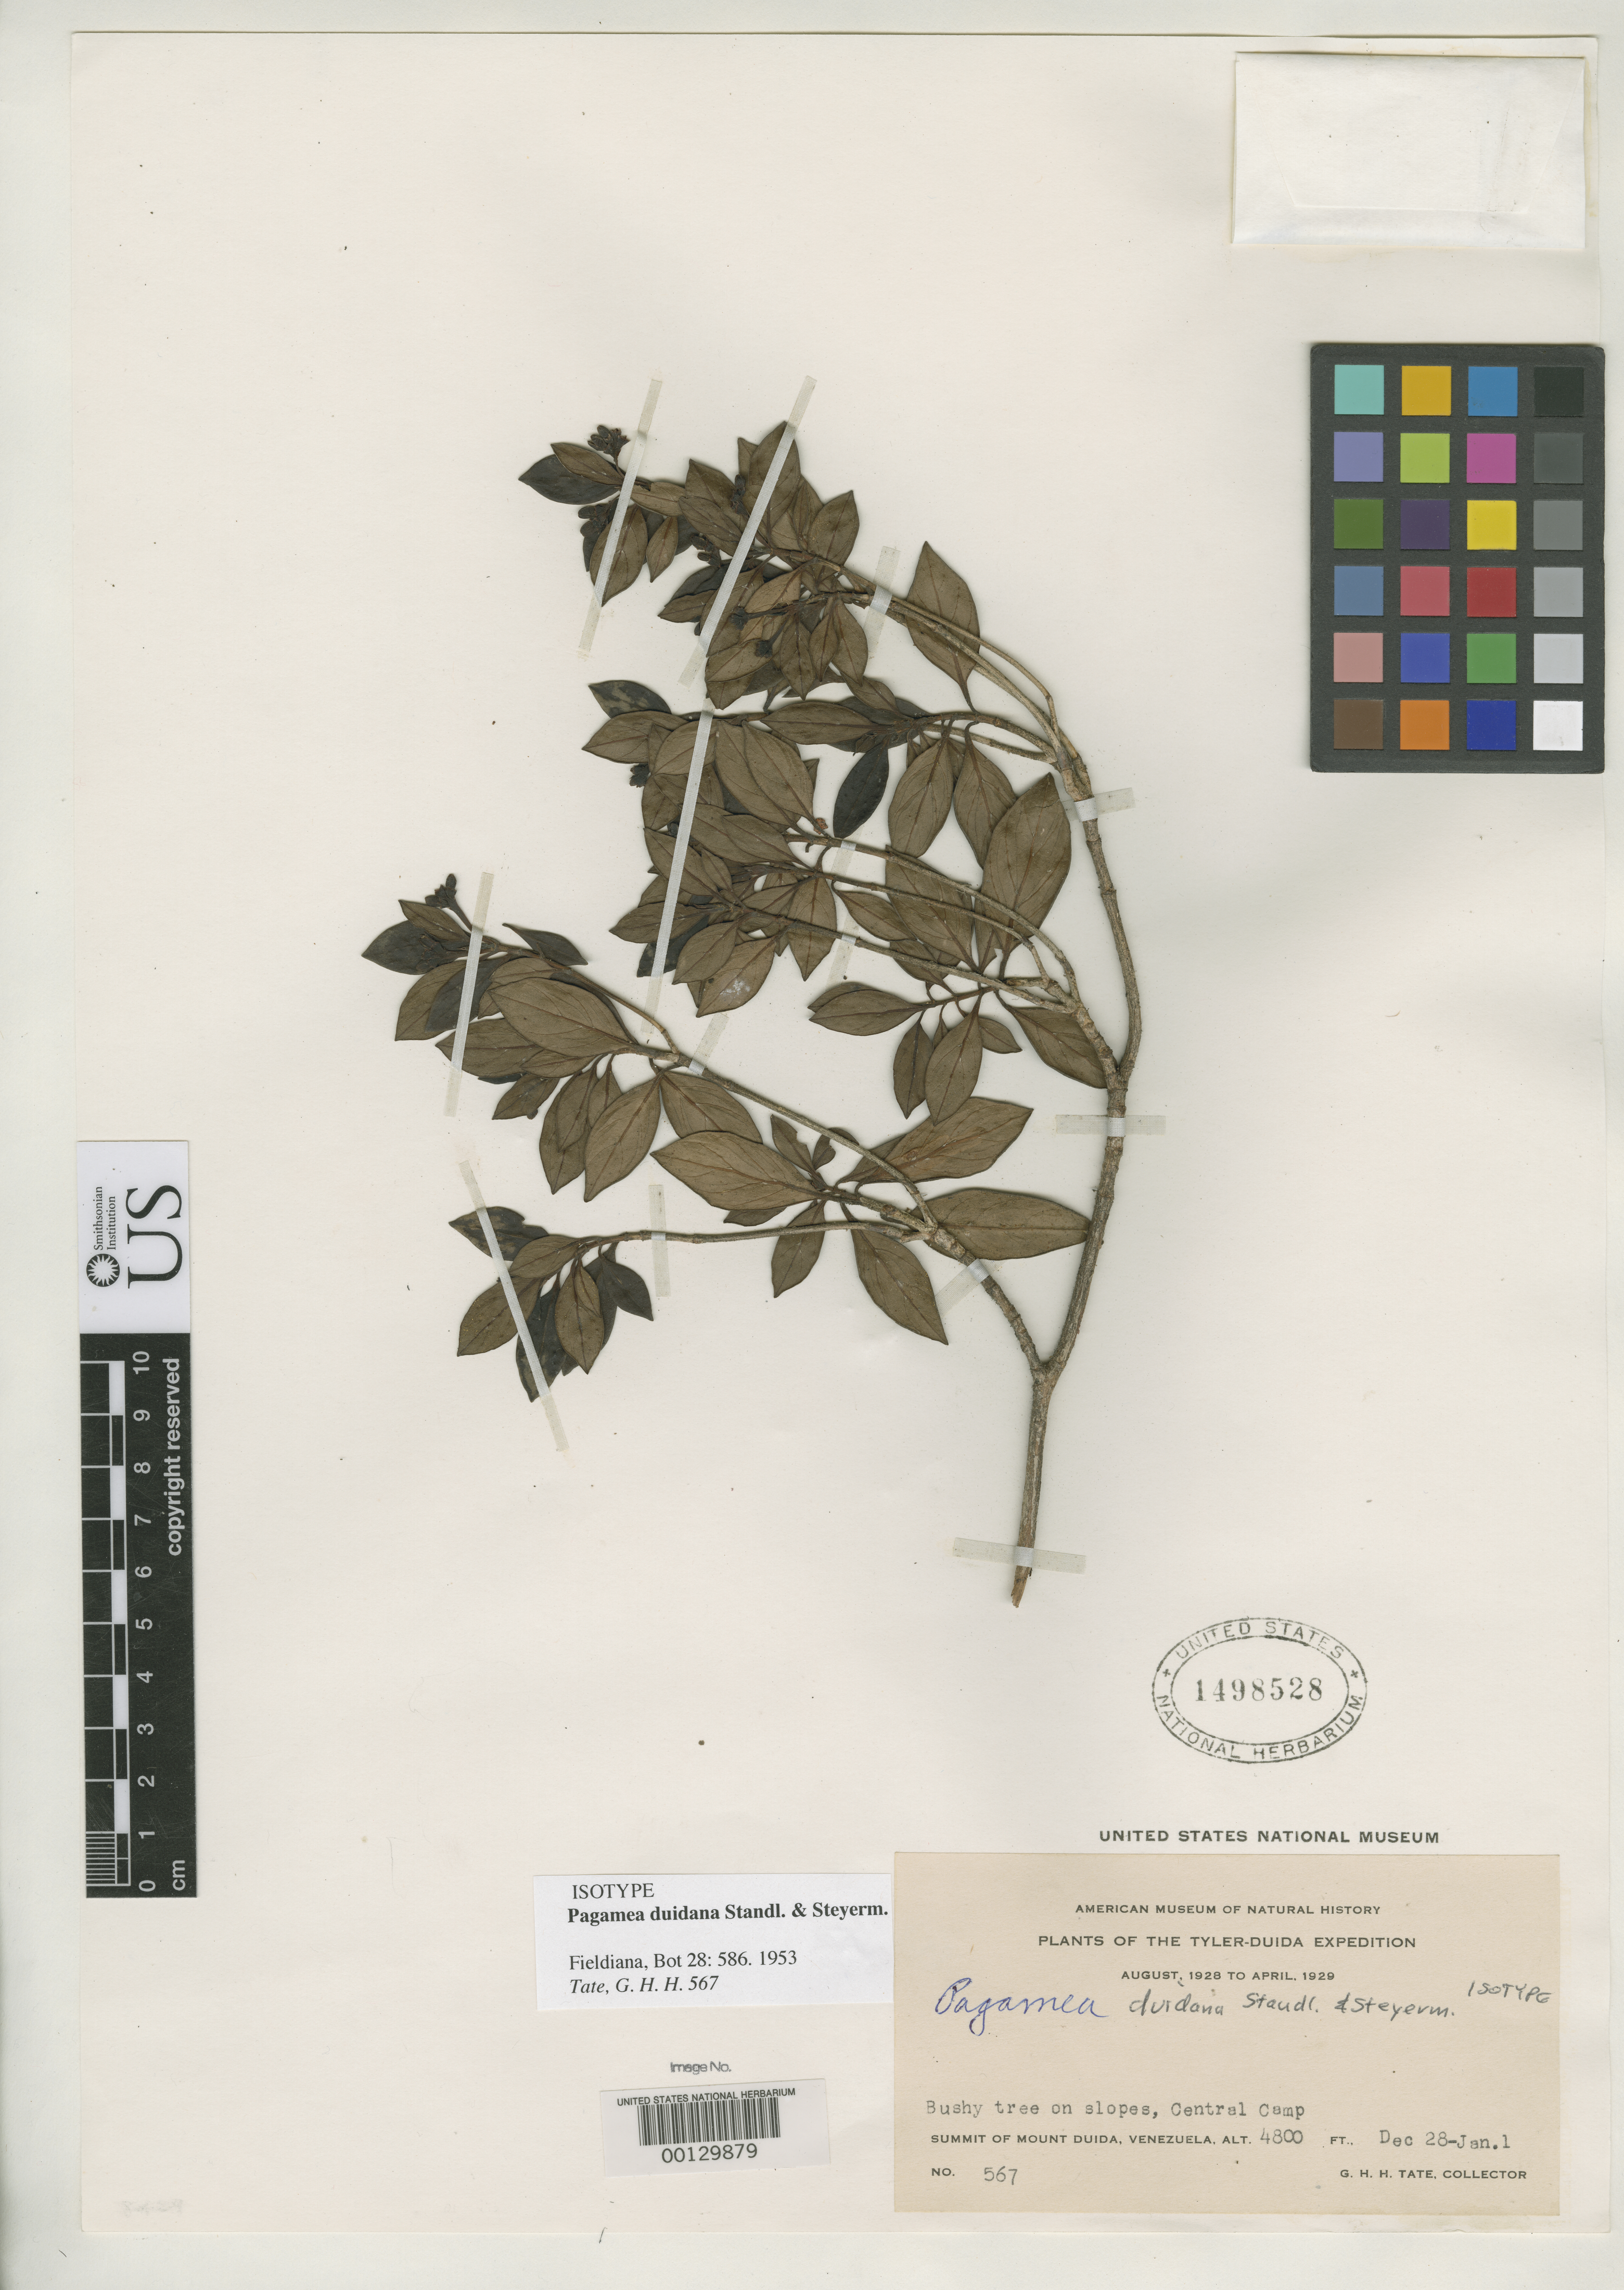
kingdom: Plantae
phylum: Tracheophyta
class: Magnoliopsida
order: Gentianales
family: Rubiaceae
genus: Pagamea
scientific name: Pagamea duidana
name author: Standl. & Steyerm.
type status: Isotype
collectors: G. H. H.Tate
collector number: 567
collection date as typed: Dec 1928 to -- Jan 1929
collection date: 1928-12/1929-01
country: Venezuela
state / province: Amazonas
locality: Cerro Duida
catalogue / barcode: US 1498528